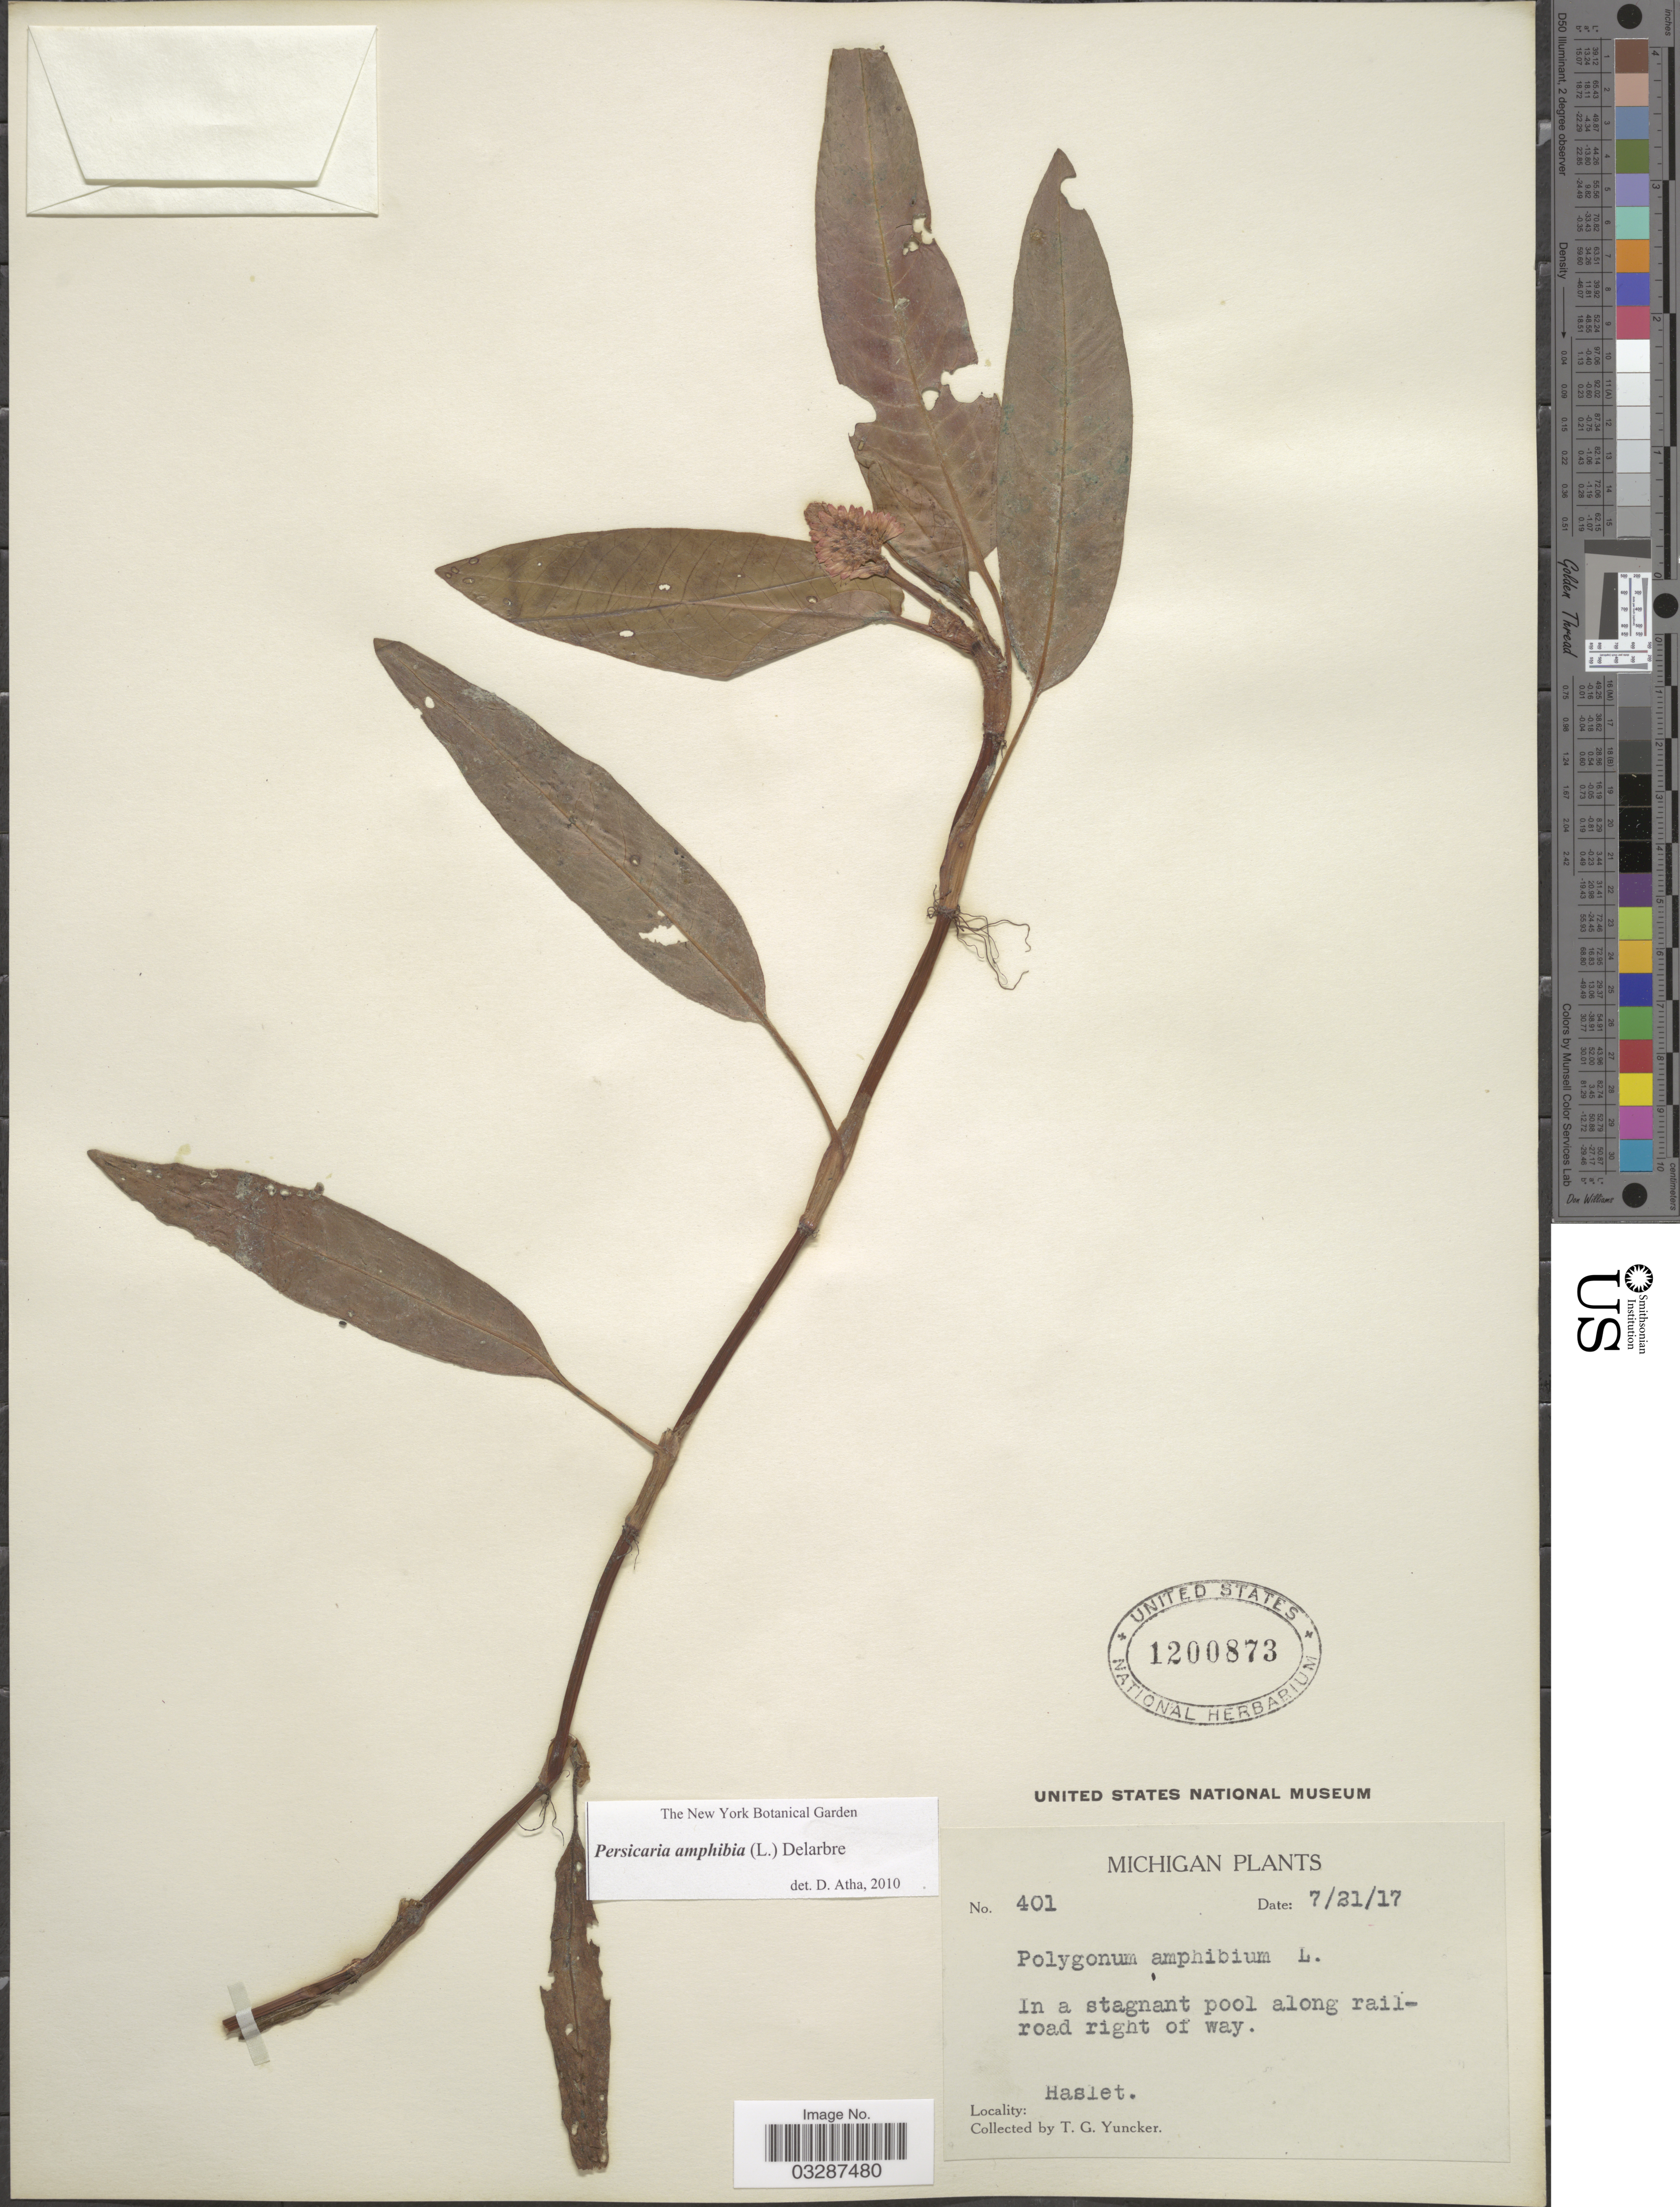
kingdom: Plantae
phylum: Tracheophyta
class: Magnoliopsida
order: Caryophyllales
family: Polygonaceae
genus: Persicaria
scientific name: Persicaria amphibia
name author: (L.) Delarbre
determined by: Atha, D. E.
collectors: T. G. Yuncker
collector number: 401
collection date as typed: Transcribed d/m/y: 21/7/17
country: United States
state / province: Michigan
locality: Along railroad right of way. Haslet.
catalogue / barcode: US 1200873